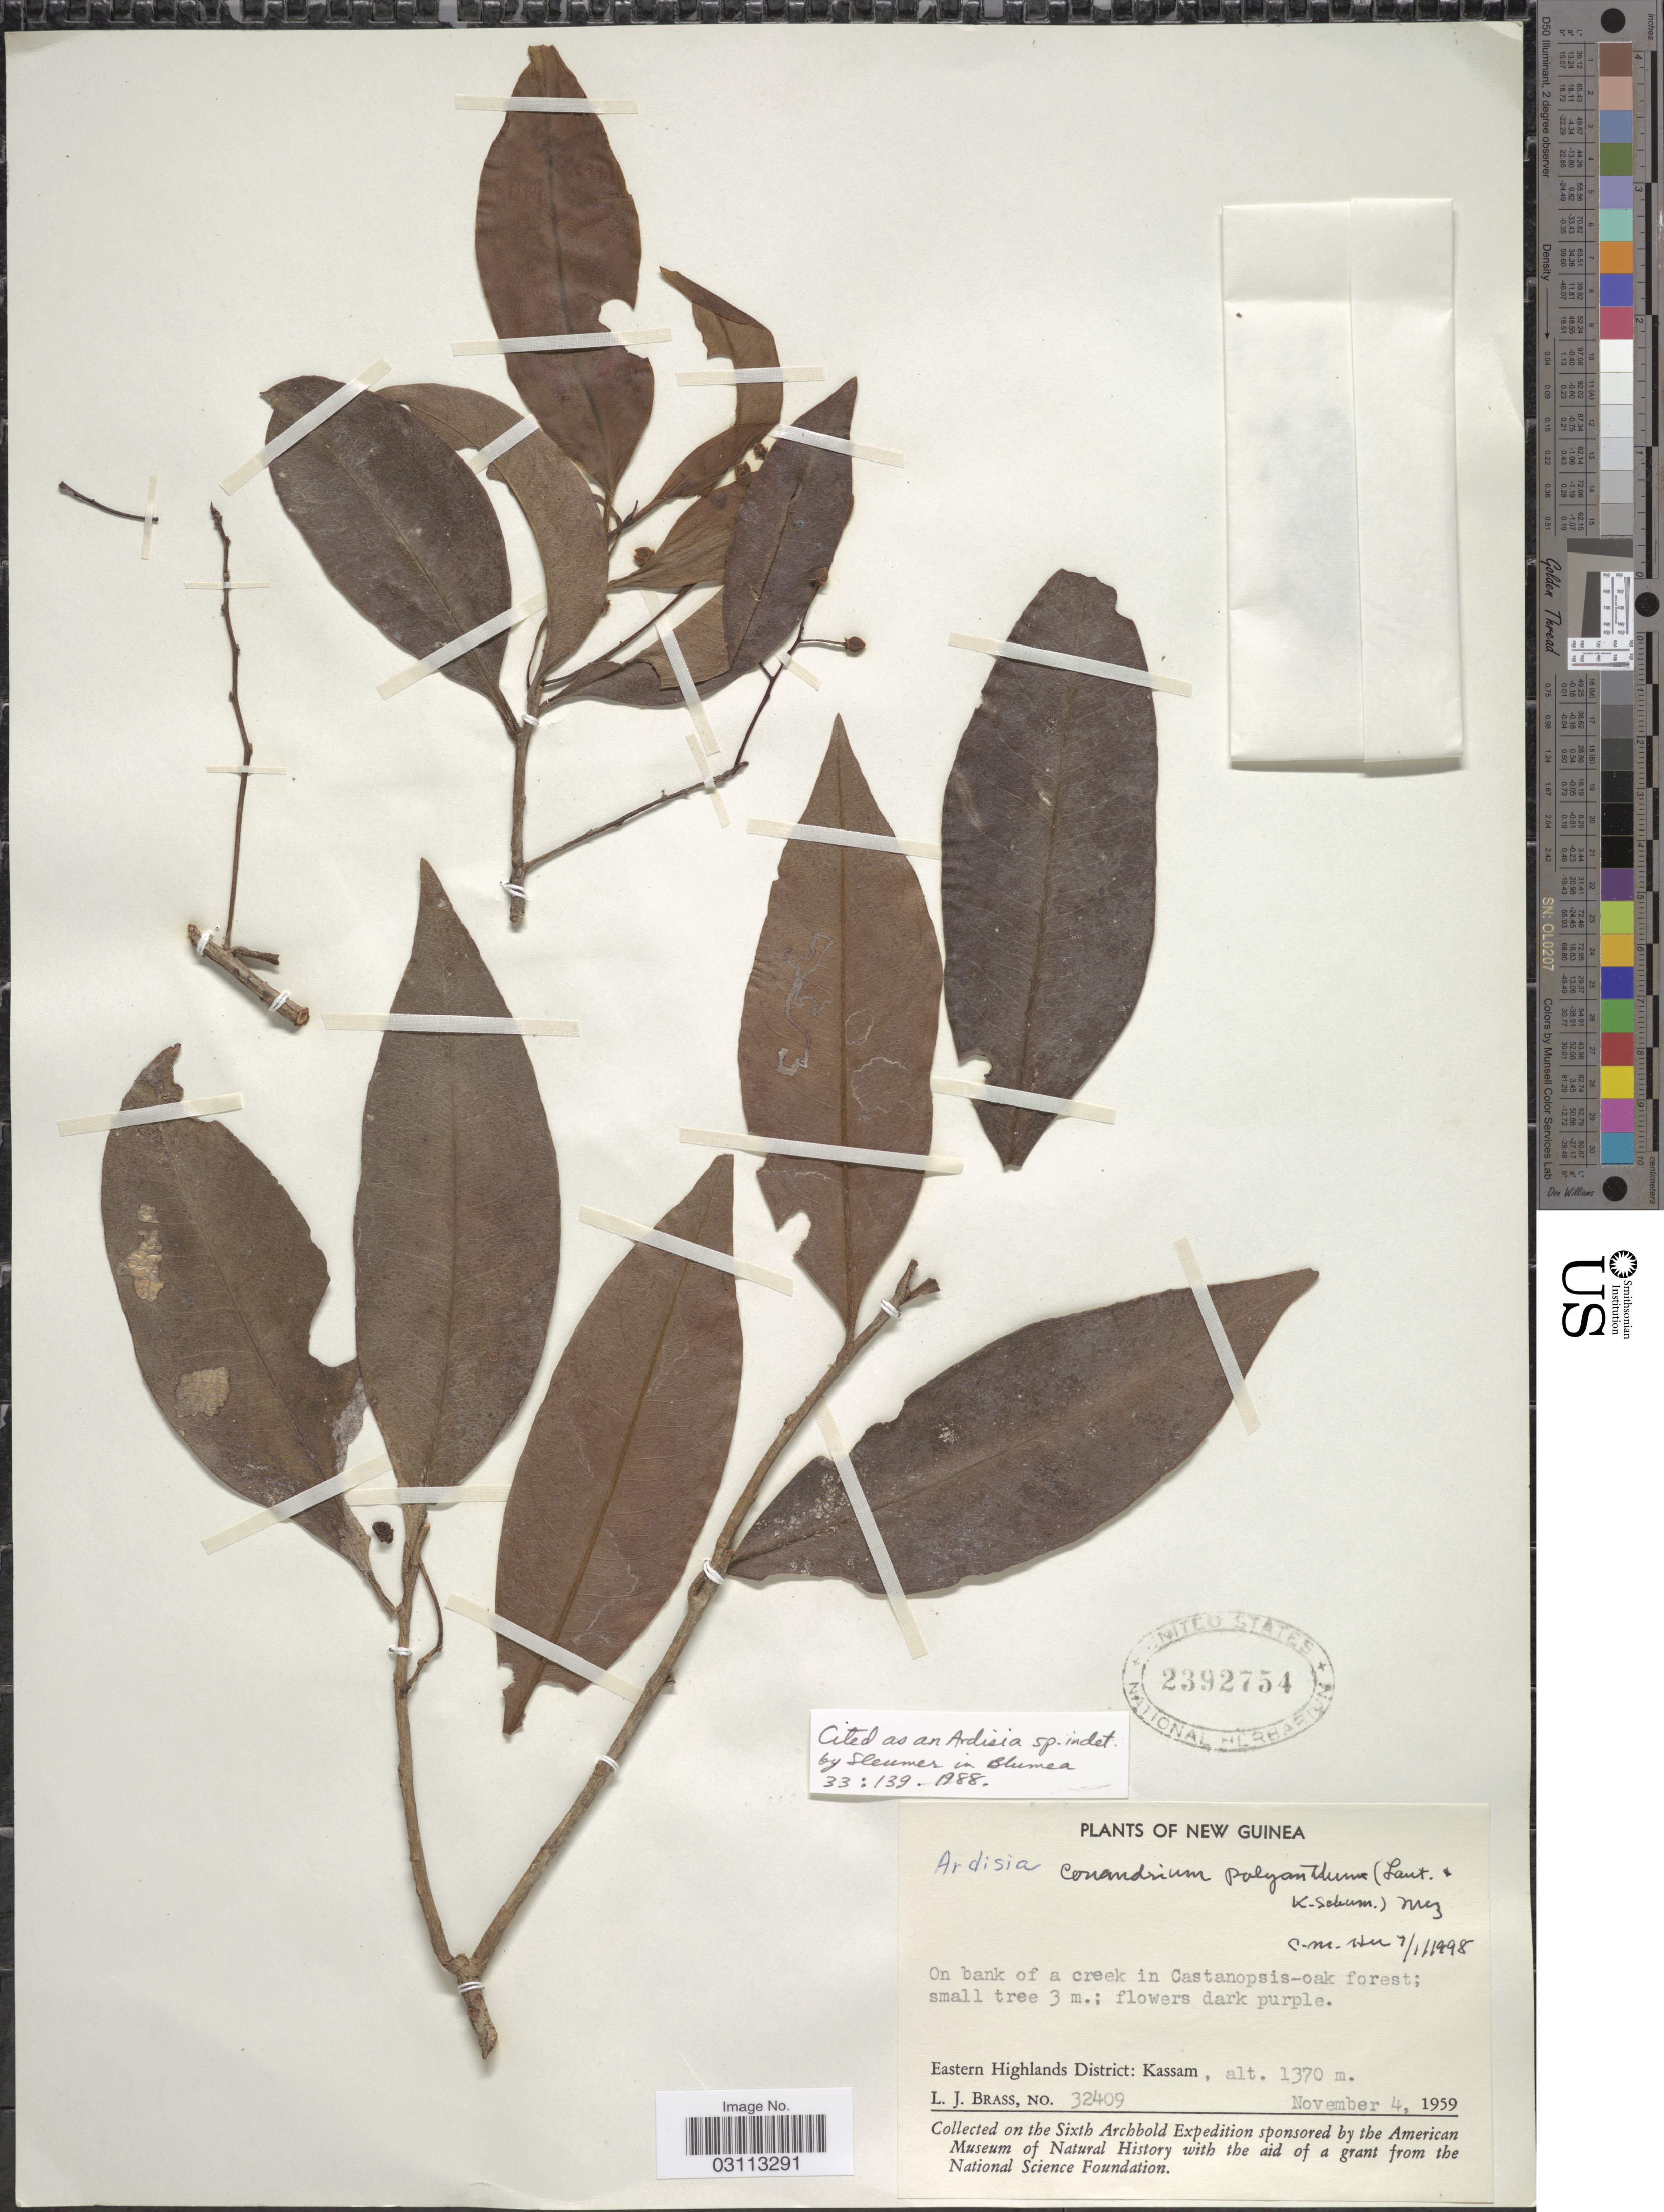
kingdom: Plantae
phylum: Tracheophyta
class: Magnoliopsida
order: Ericales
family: Primulaceae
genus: Conandrium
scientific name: Conandrium polyanthum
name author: (Lauterb. & K. Schum.) Mez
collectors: L. J. Brass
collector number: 32409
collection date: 1959-11-04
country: Papua New Guinea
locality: New Guinea. Eastern Highlands District: Kassam.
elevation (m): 1370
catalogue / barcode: US 2392754